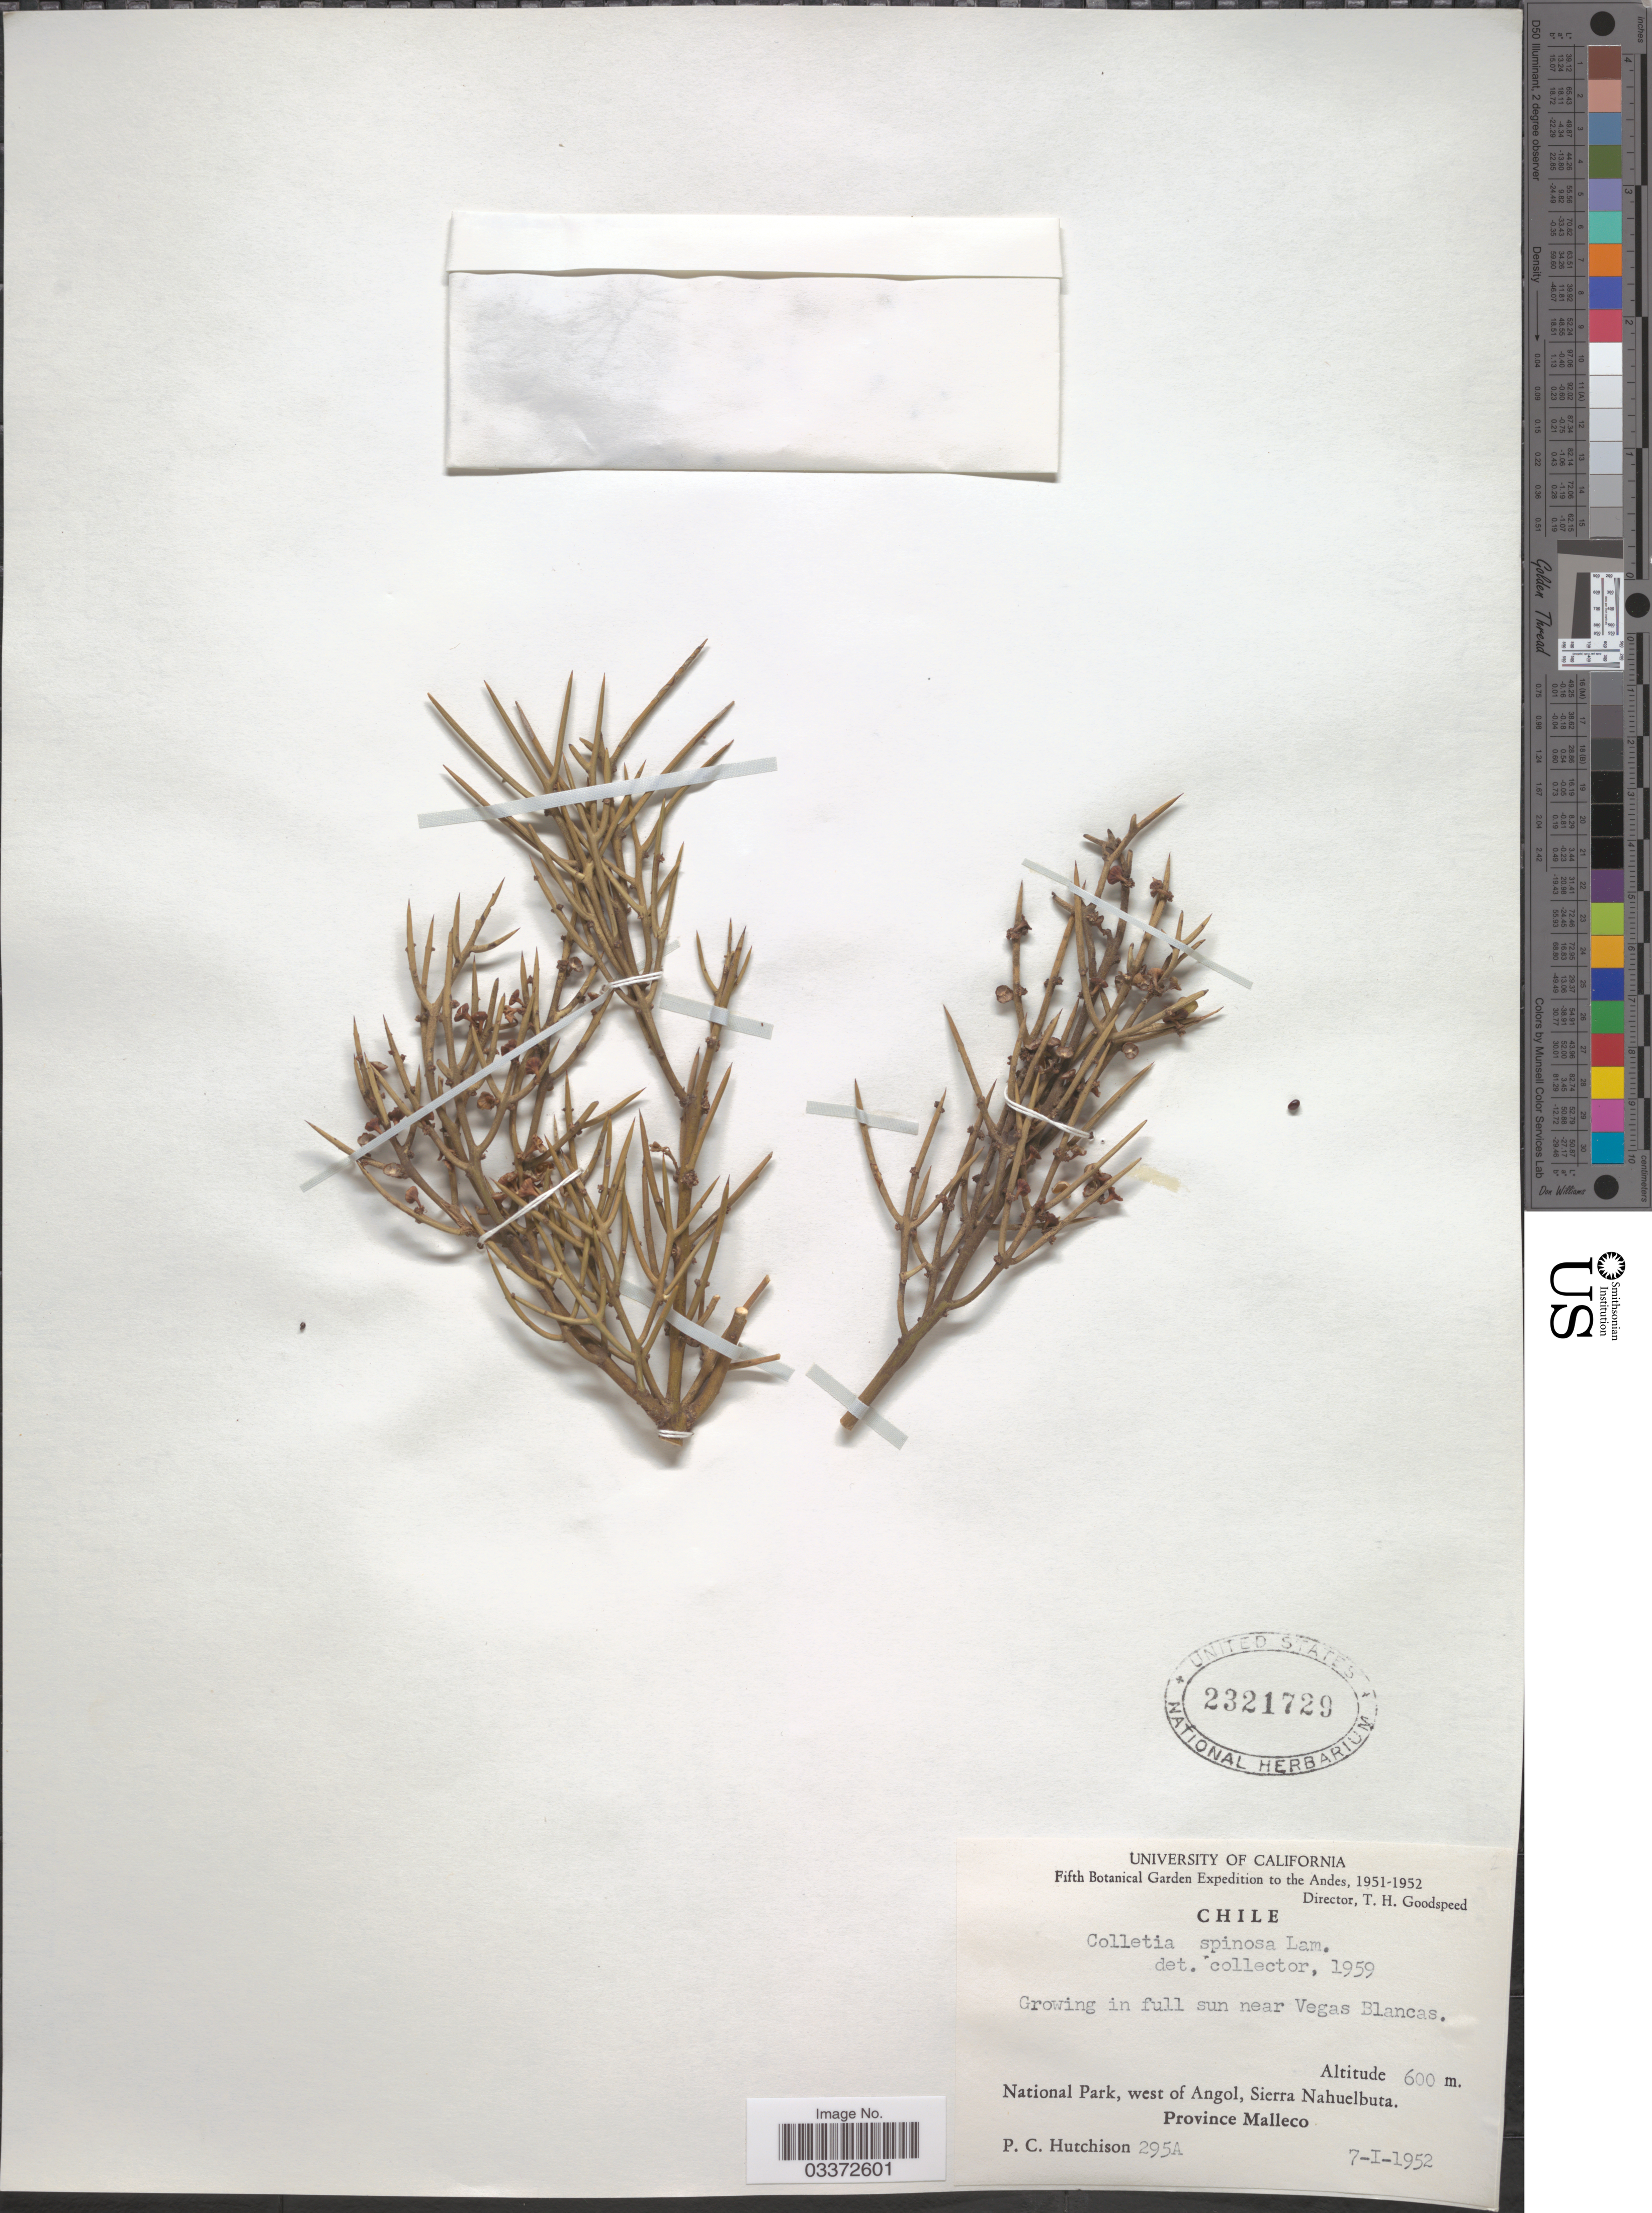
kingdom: Plantae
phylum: Tracheophyta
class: Magnoliopsida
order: Rosales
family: Rhamnaceae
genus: Colletia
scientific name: Colletia spinosa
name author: Lam.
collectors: P. C. Hutchison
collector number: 295A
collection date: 1952-01-07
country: Chile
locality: Andes. Near Vegas Blancas. National Park, west of Angol, Sierra Nahuelbuta. Province Malleco.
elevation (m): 600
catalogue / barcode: US 2321729